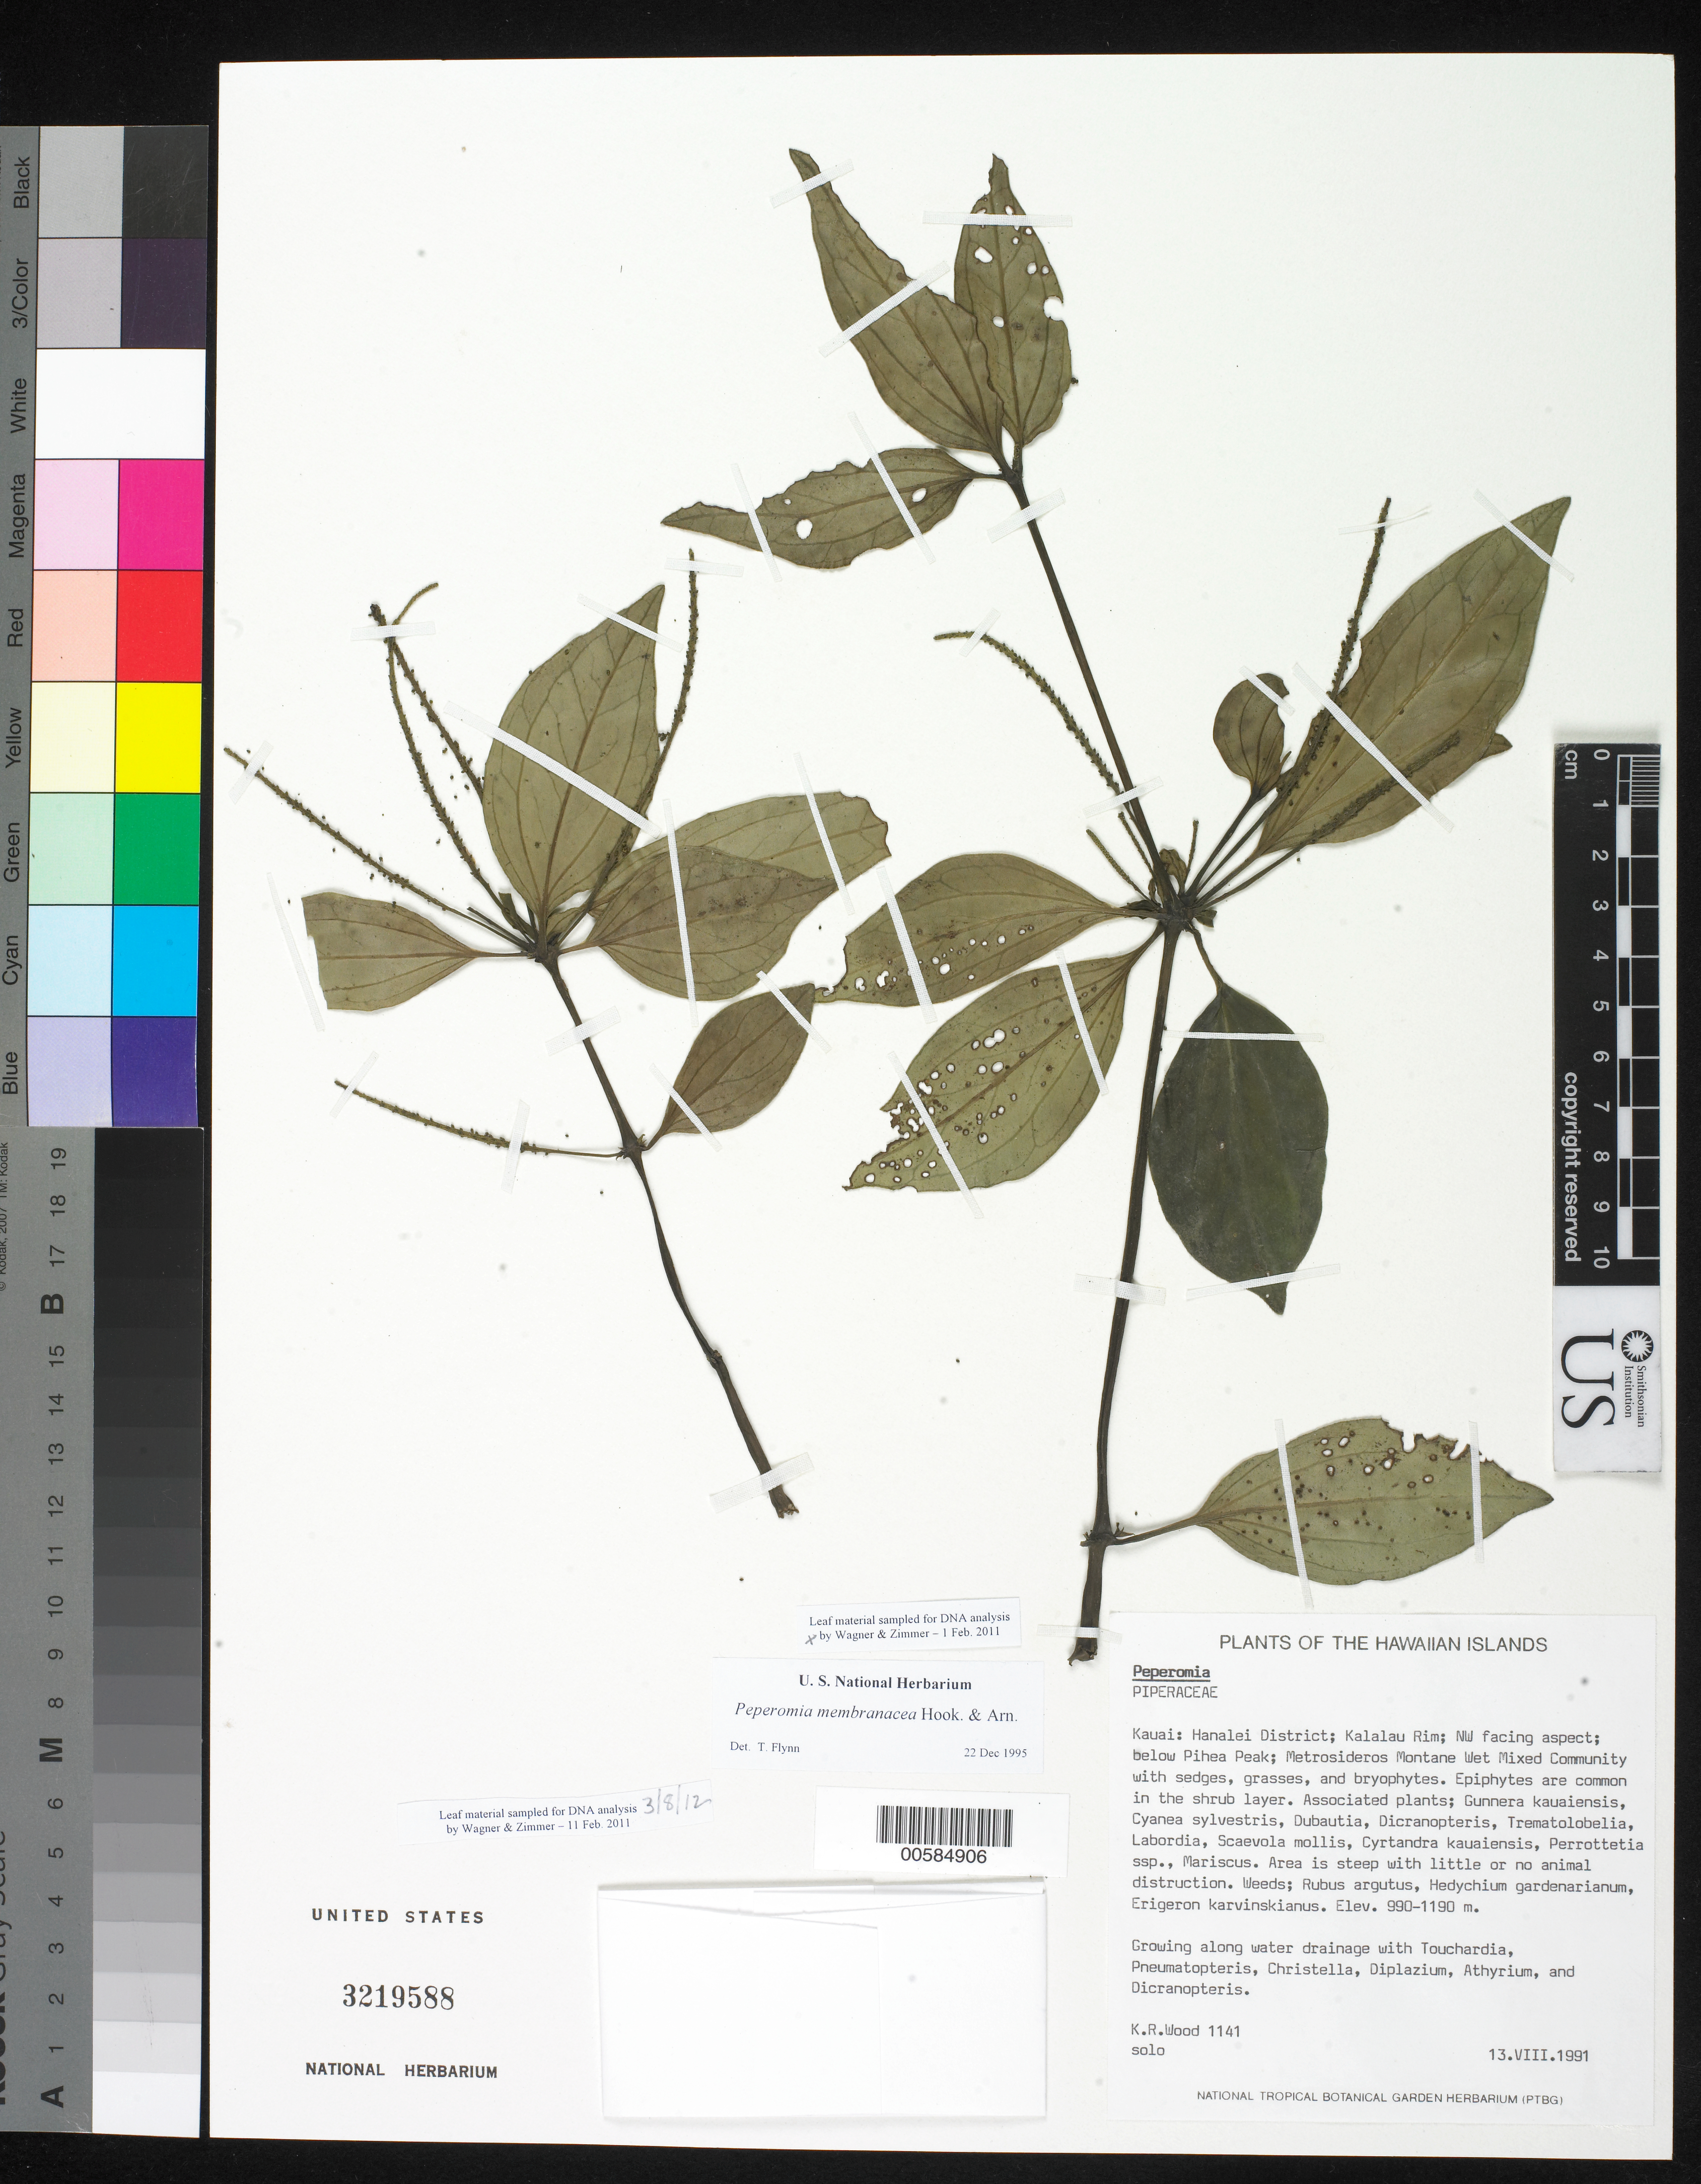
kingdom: Plantae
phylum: Tracheophyta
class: Magnoliopsida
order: Piperales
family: Piperaceae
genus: Peperomia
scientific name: Peperomia membranacea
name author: Hook. & Arn.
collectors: K. R. Wood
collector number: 1141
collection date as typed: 13 Aug 1991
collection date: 1991-08-13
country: United States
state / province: Hawaii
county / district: Kauai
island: Kaua'i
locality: Hanalei Dist; Kalalau Rim; NW facing aspect; below Pihea Peak.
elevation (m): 990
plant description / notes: Leaf material sampled for DNA analysis byt WEagner & Zimmer - 8 Mar 2012; Leaf material sampled for DNA analysis byt WEagner & Zimmer - 1 Feb. 2011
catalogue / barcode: US 3219588